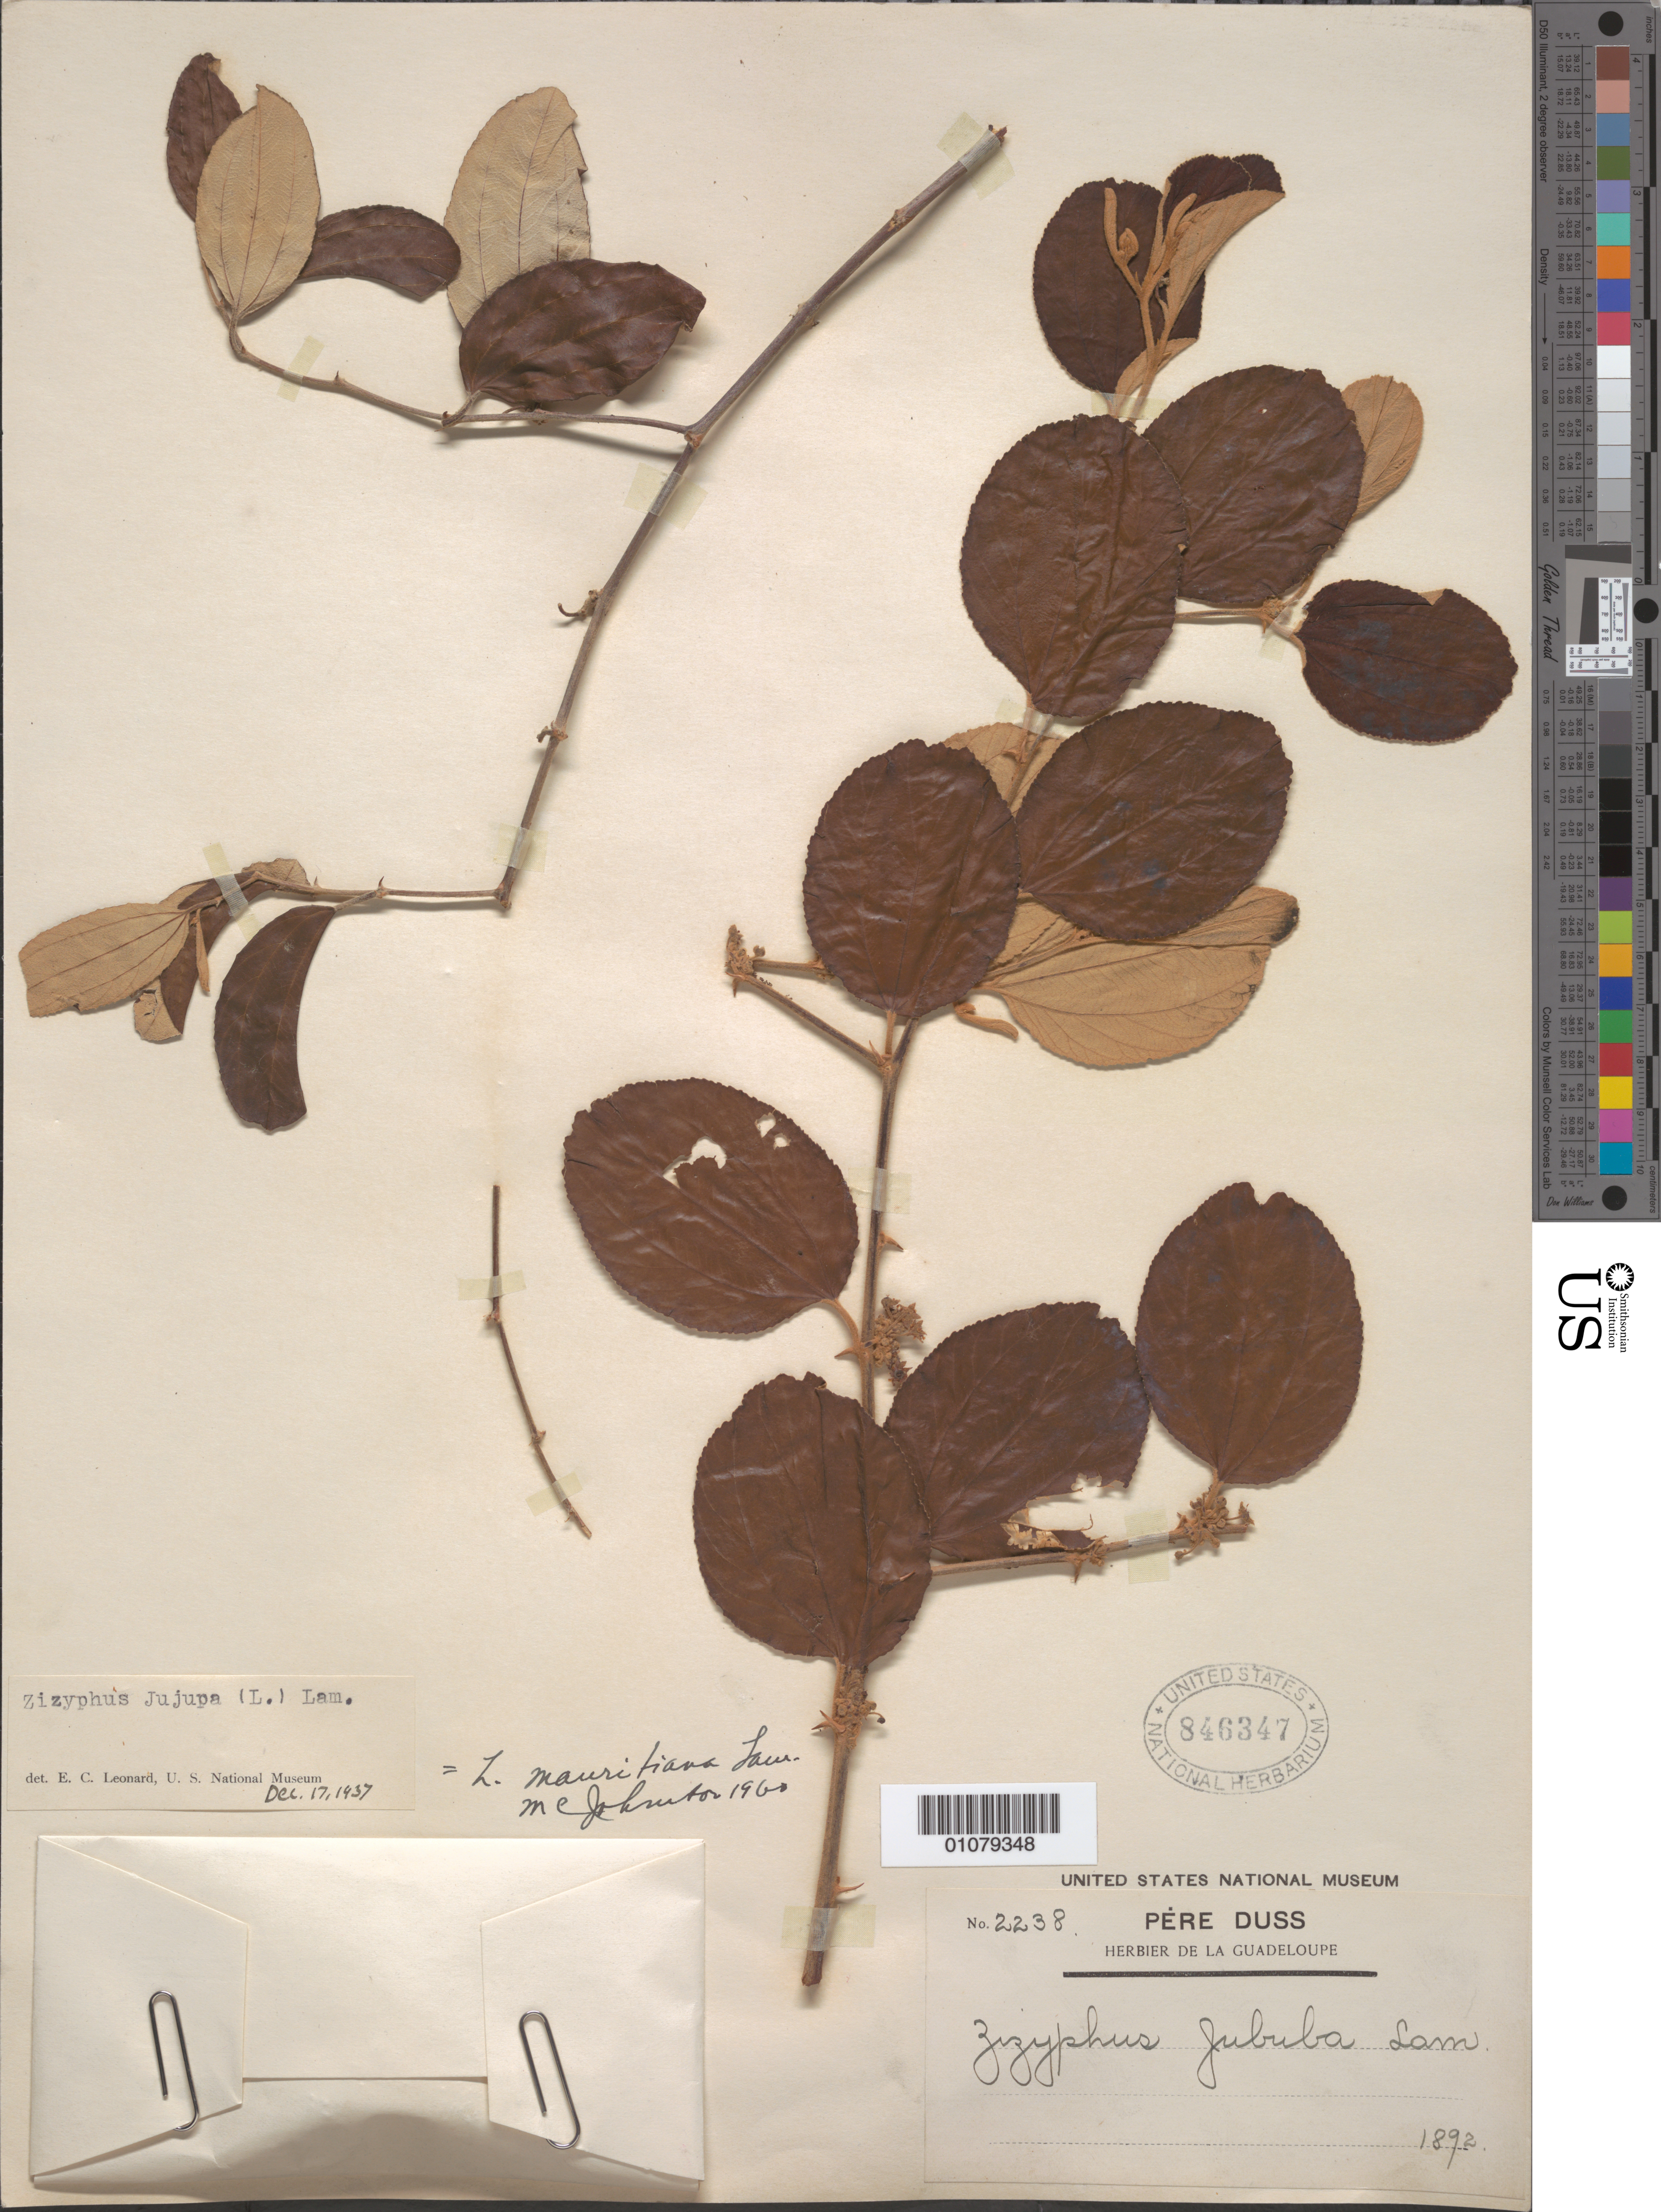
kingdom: Plantae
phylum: Tracheophyta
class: Magnoliopsida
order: Rosales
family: Rhamnaceae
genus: Ziziphus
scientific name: Ziziphus mauritiana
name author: Lam.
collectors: Père Duss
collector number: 2238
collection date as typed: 1892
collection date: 1892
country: Guadeloupe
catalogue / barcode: US 846347